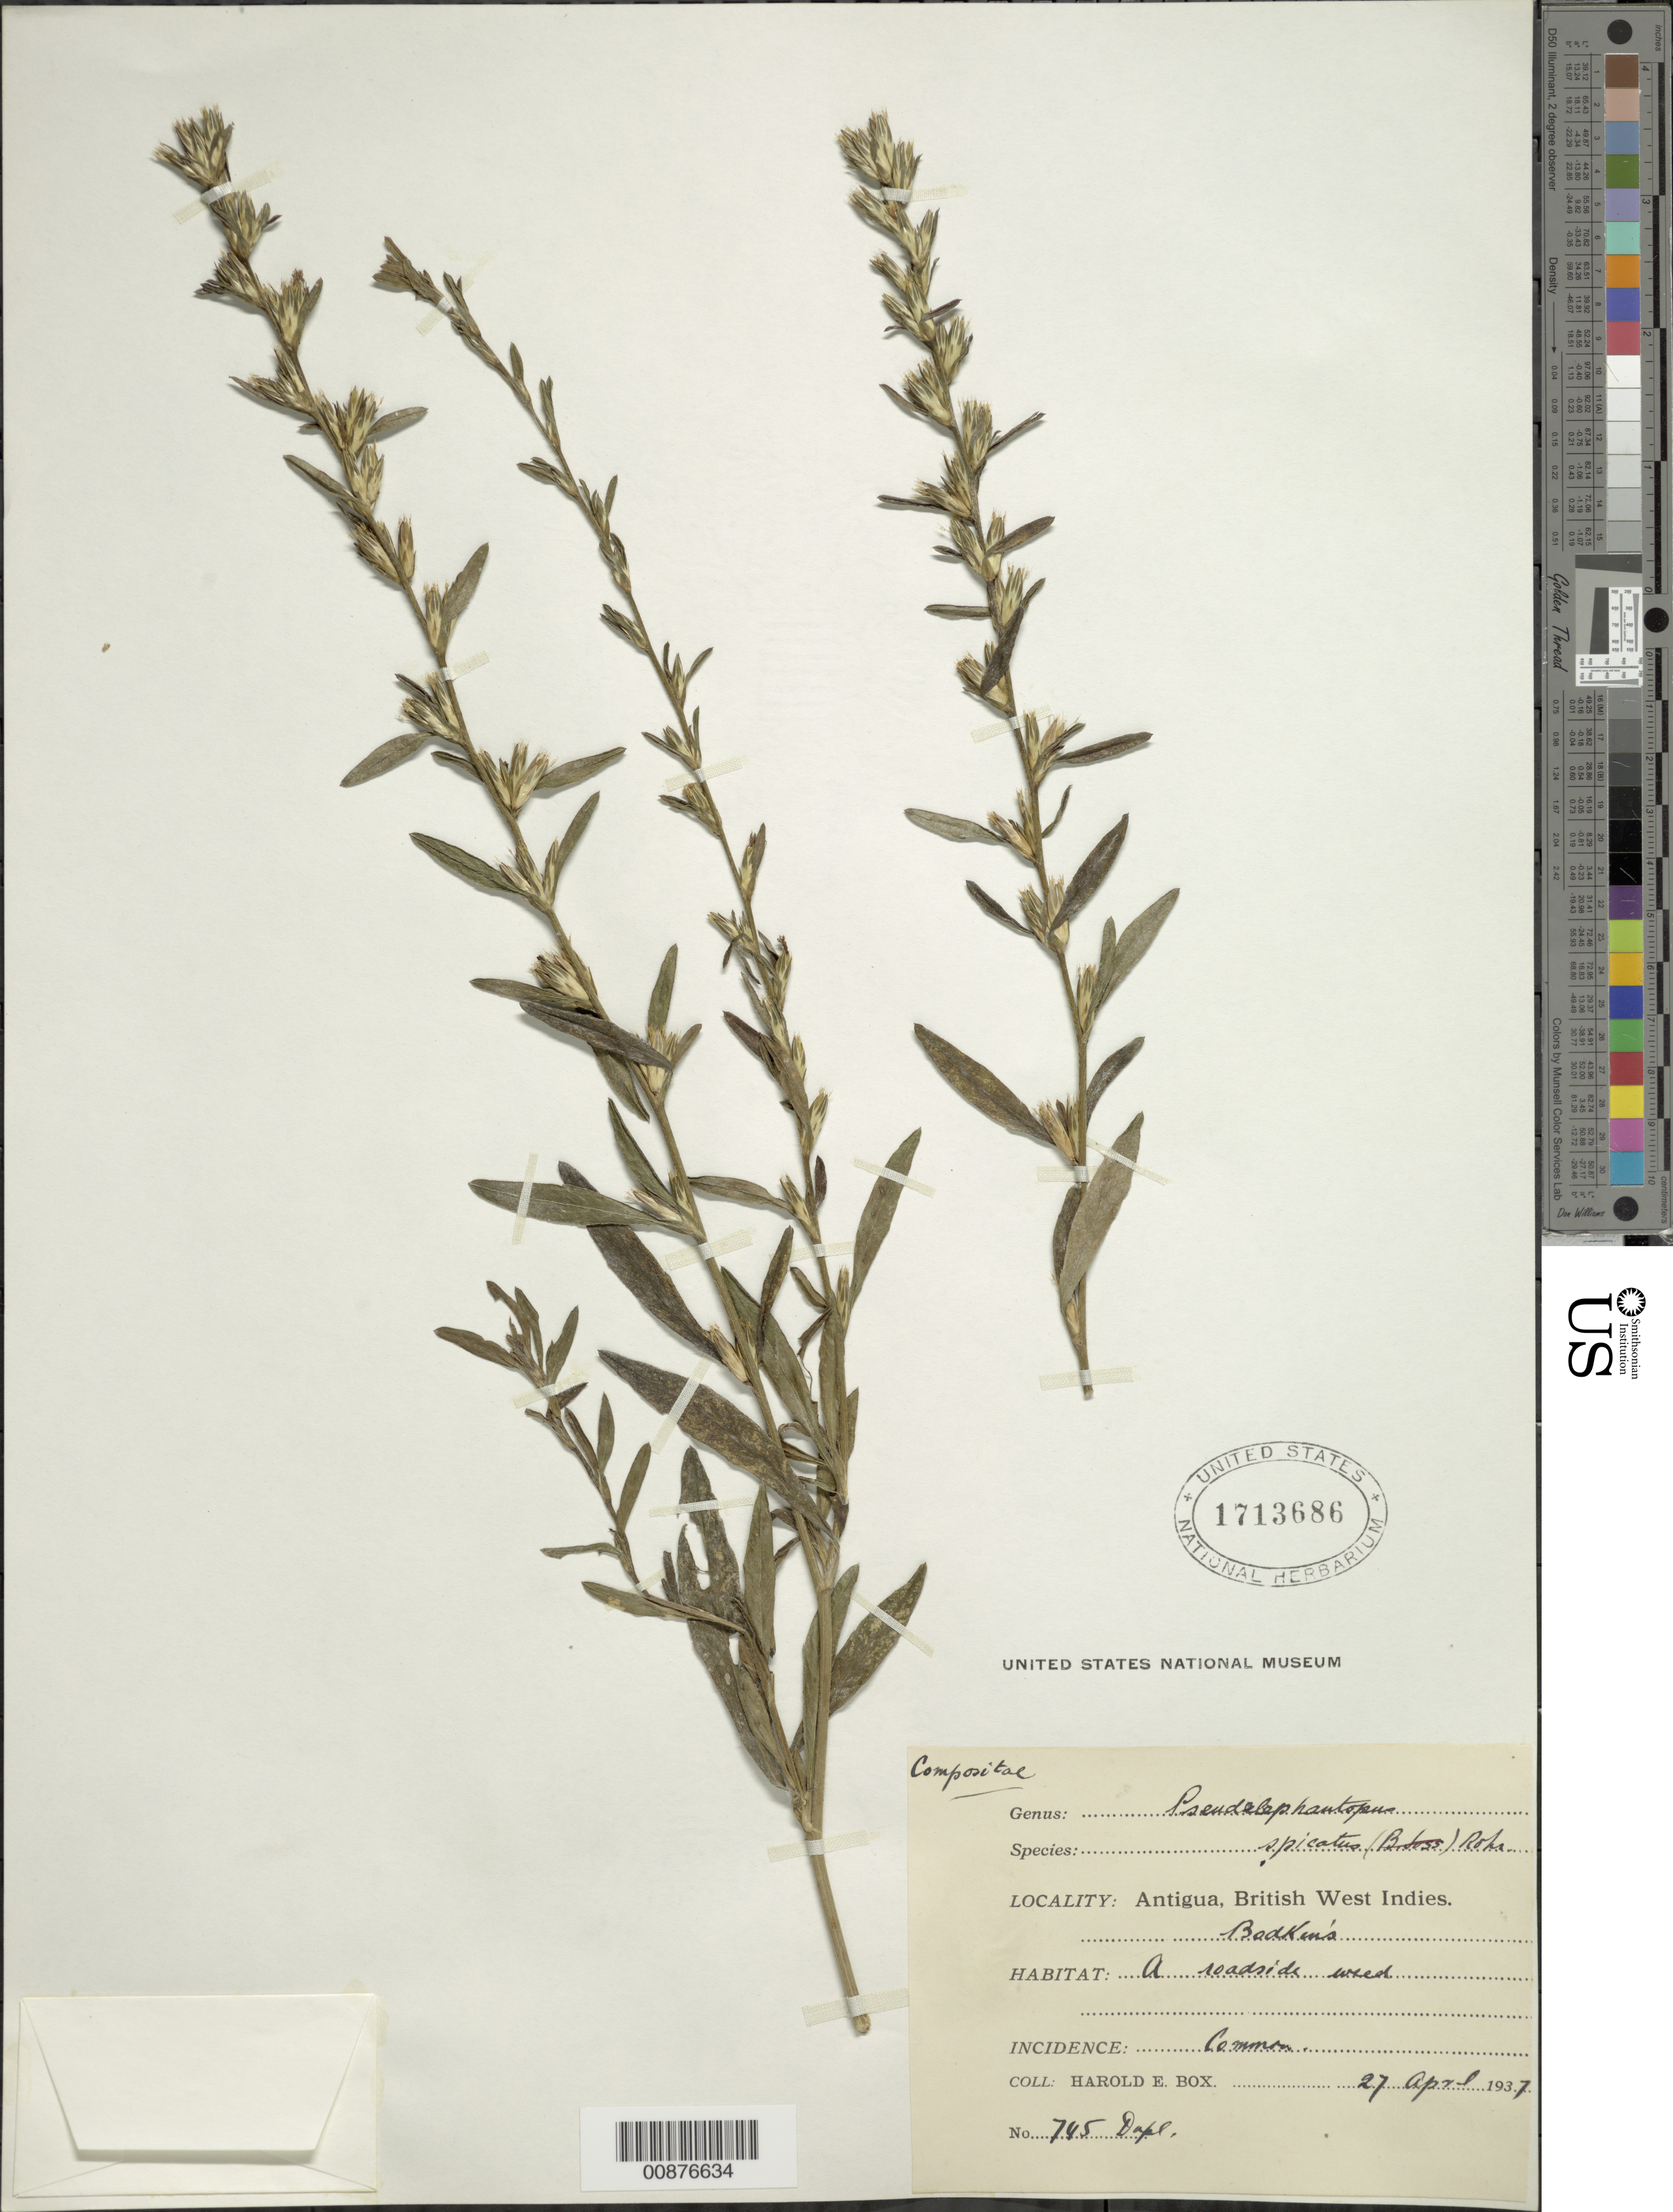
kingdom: Plantae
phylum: Tracheophyta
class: Magnoliopsida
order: Asterales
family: Asteraceae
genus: Pseudelephantopus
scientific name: Pseudelephantopus spicatus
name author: (Juss. ex Aubl.) C.F. Baker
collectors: H. E. Box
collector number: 745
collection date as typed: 27 Apr 1937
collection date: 1937-04-27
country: Antigua and Barbuda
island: Leeward Is.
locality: Bodkins (sp?)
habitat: Roadside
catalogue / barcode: US 1713686